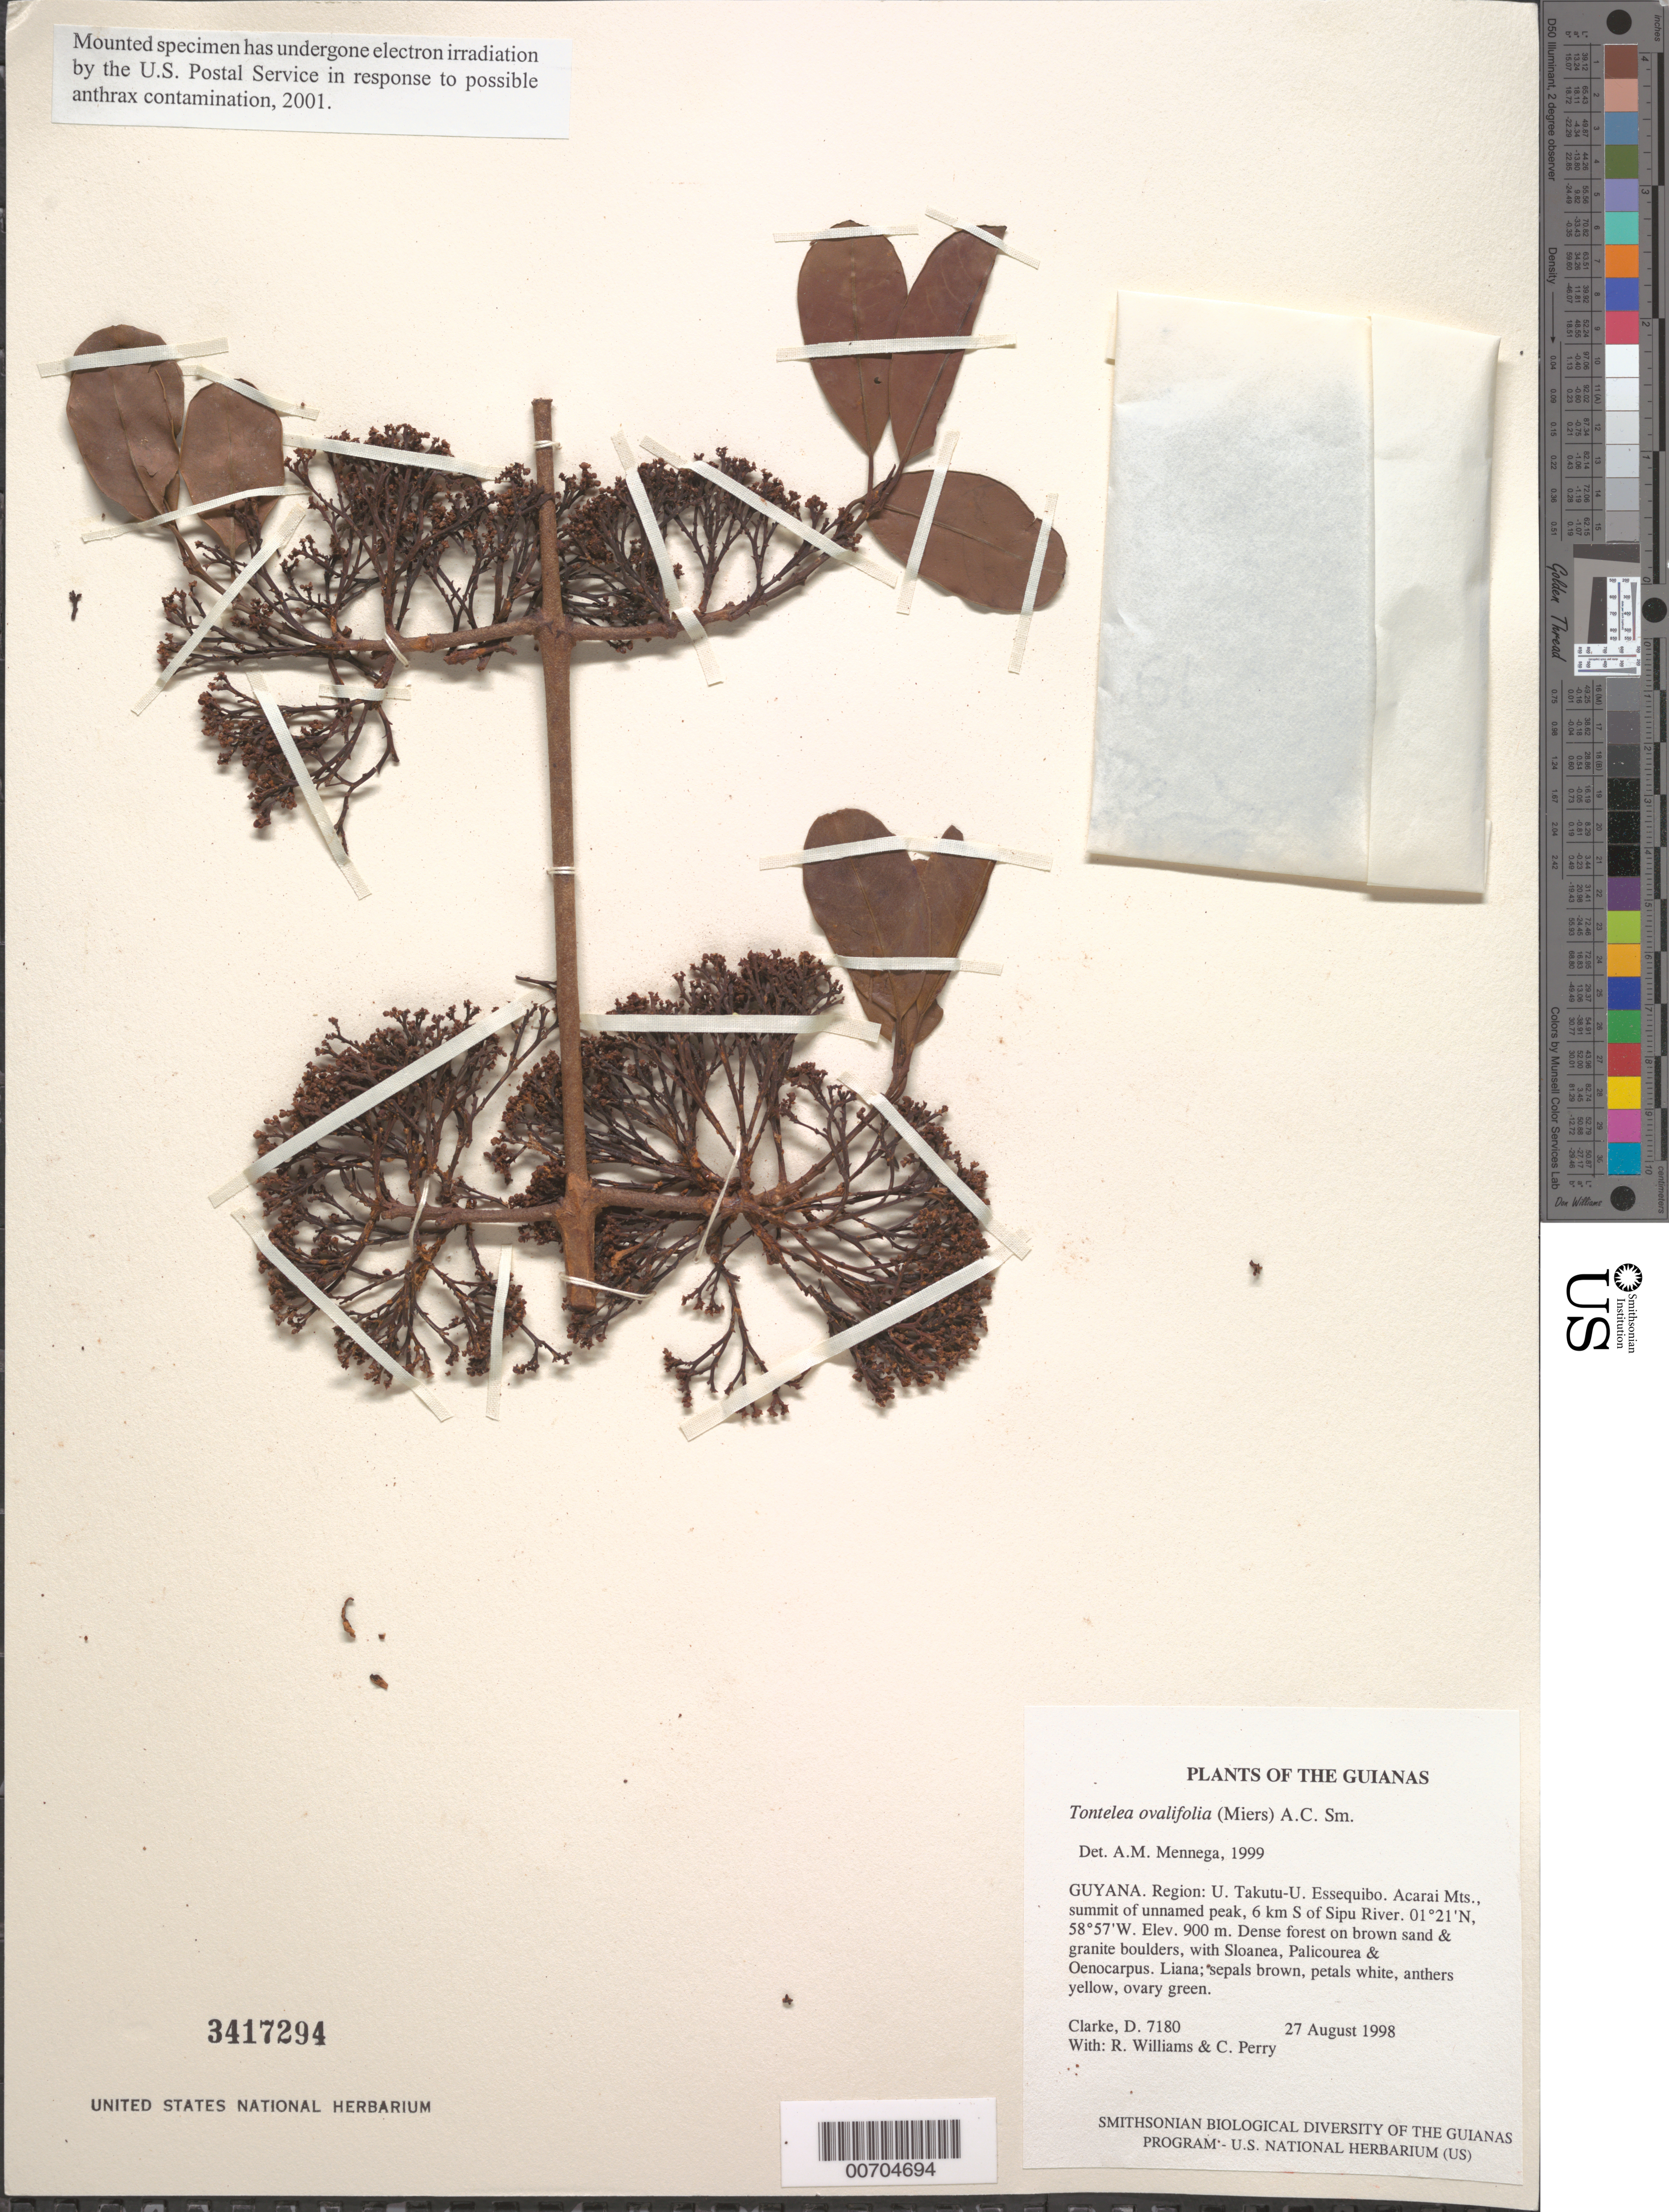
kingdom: Plantae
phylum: Tracheophyta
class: Magnoliopsida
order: Celastrales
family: Celastraceae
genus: Tontelea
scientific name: Tontelea ovalifolia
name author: (Miers) A.C. Sm.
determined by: Mennega, A. M. W.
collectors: H. D. Clarke, R. Williams & C. Perry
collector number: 7180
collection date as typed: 27 August 1998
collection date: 1998-08-27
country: Guyana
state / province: U. Takutu-U. Essequibo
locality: Acarai Mts., summit of unnamed peak, 6 km S of Sipu River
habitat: Dense forest on brown sand & granite boulders, with Sloanea, Palicourea & Oenocarpus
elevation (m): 900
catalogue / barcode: US 3417294